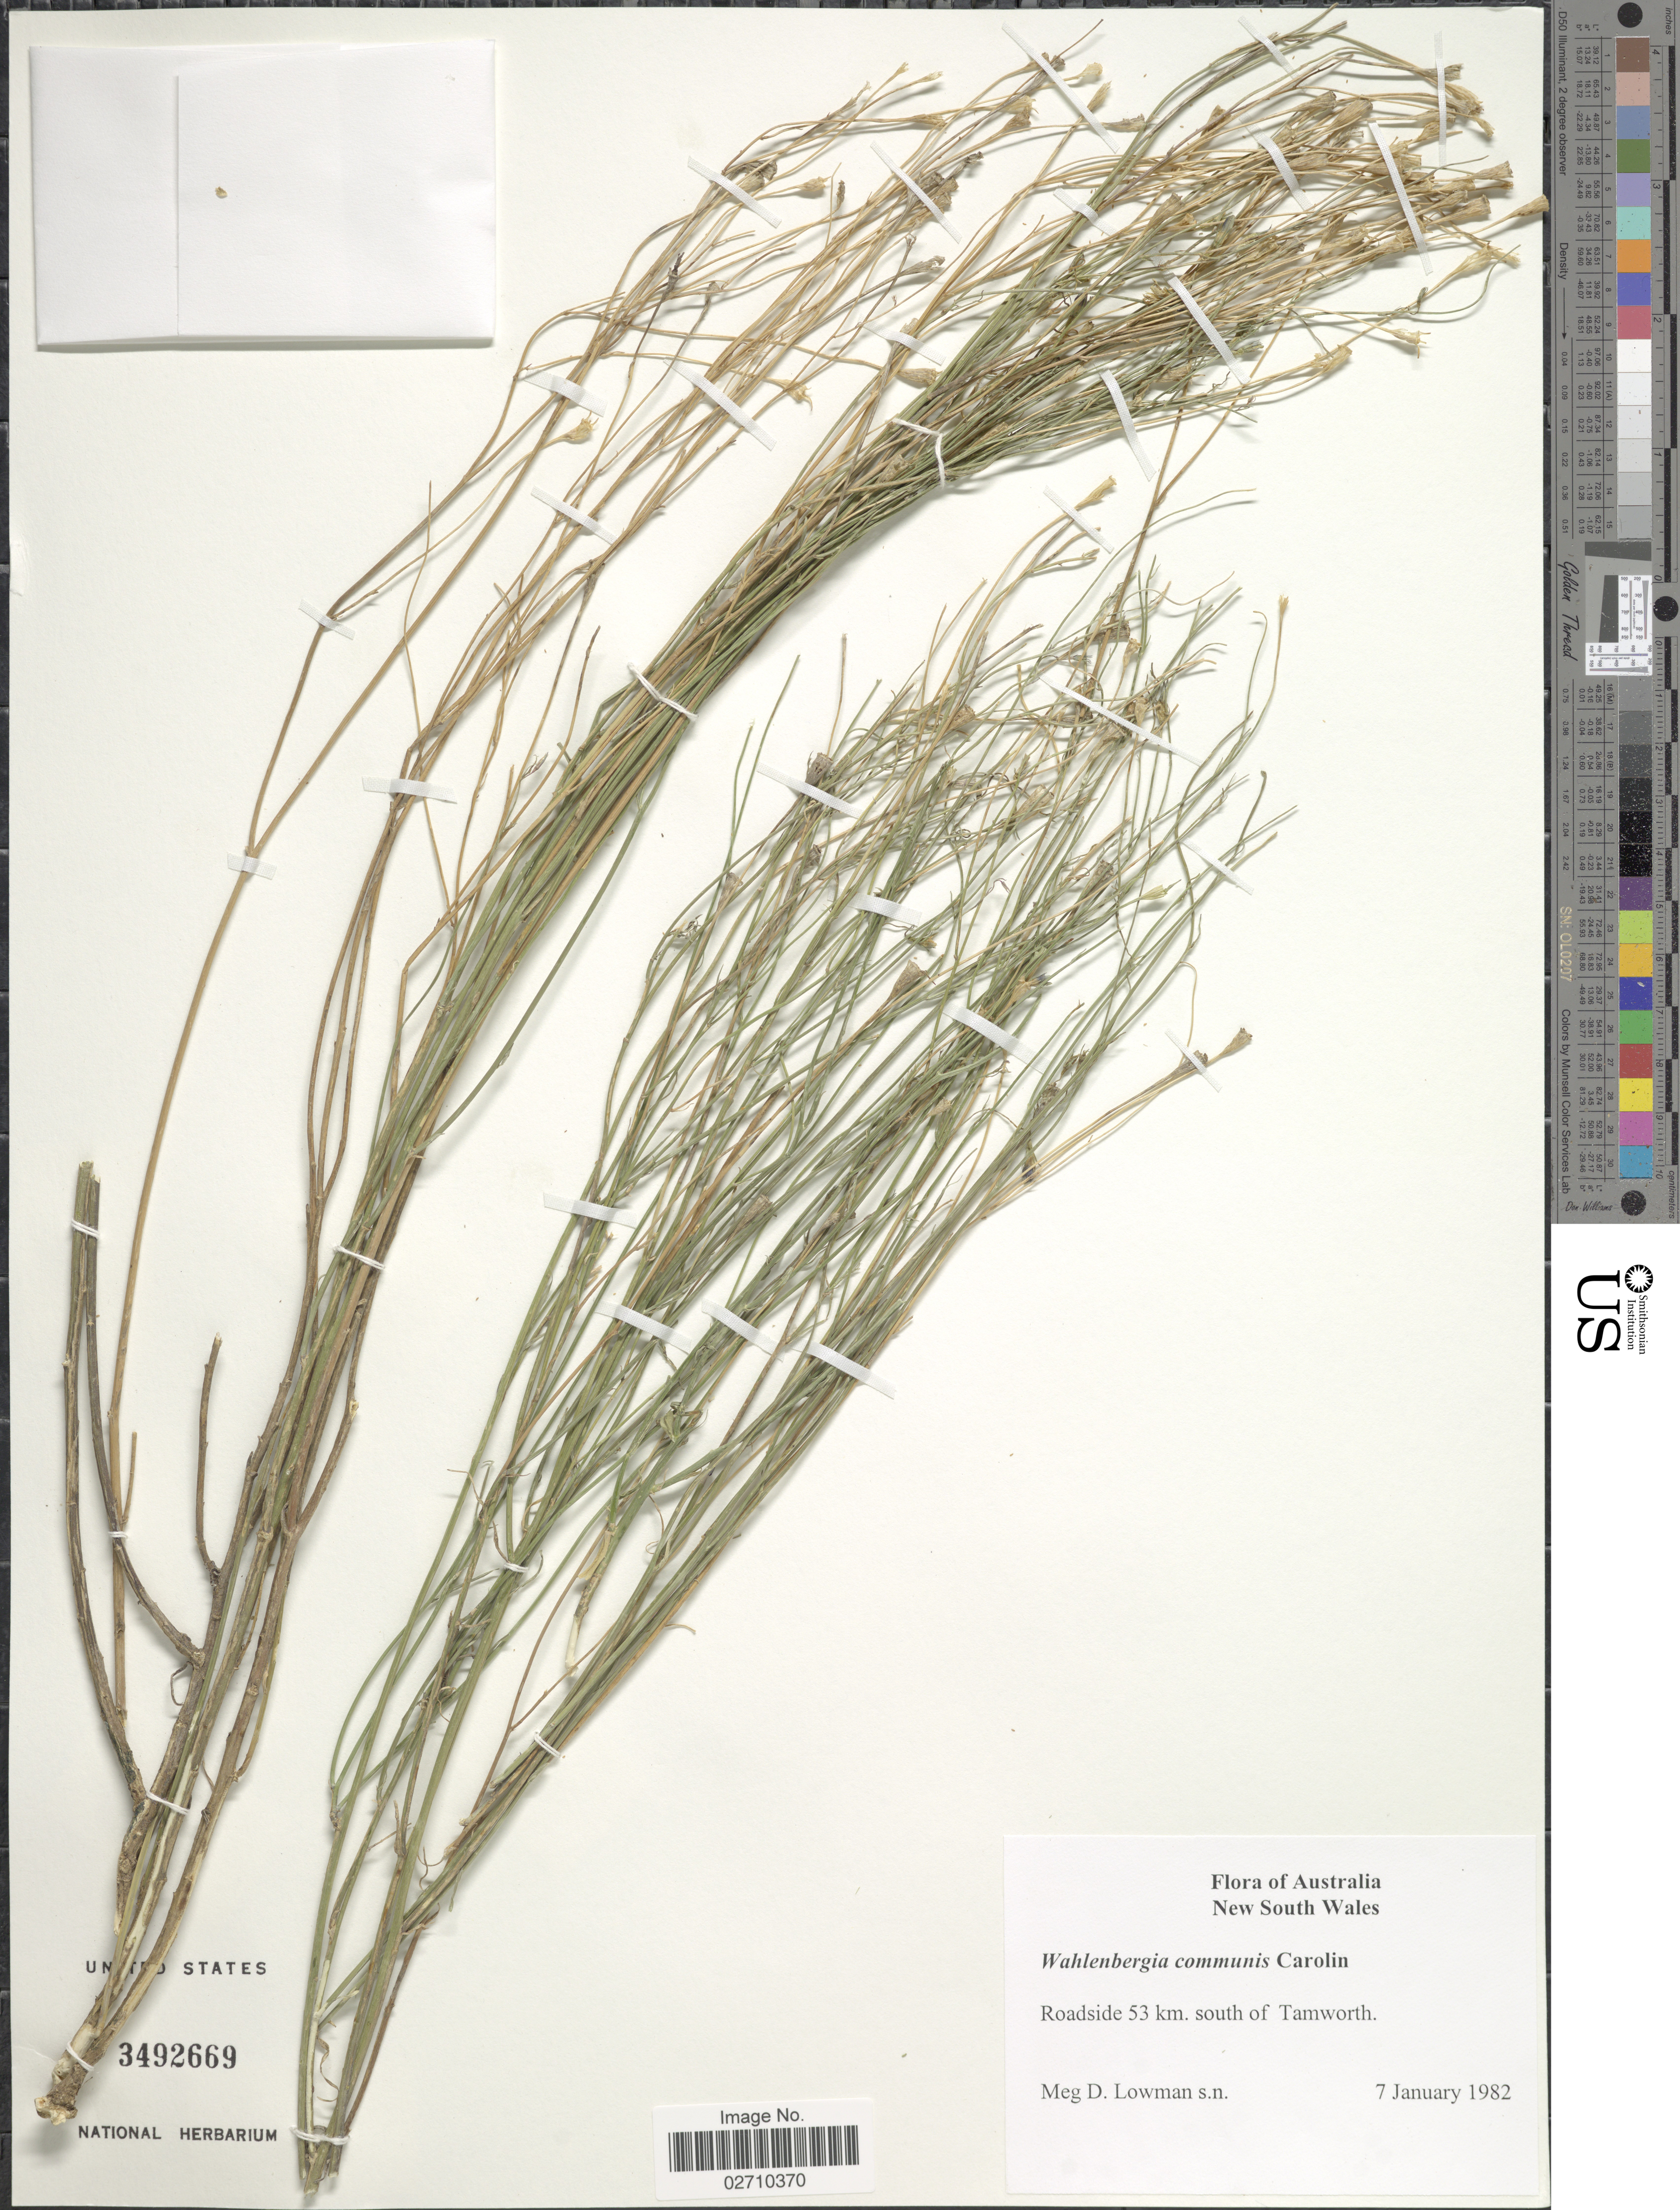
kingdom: Plantae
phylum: Tracheophyta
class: Magnoliopsida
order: Asterales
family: Campanulaceae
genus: Wahlenbergia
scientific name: Wahlenbergia communis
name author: Carolin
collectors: M. Lowman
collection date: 1982-01-07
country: Australia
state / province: New South Wales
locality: Roadside 53 km. south of Tamworth.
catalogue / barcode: US 3492669